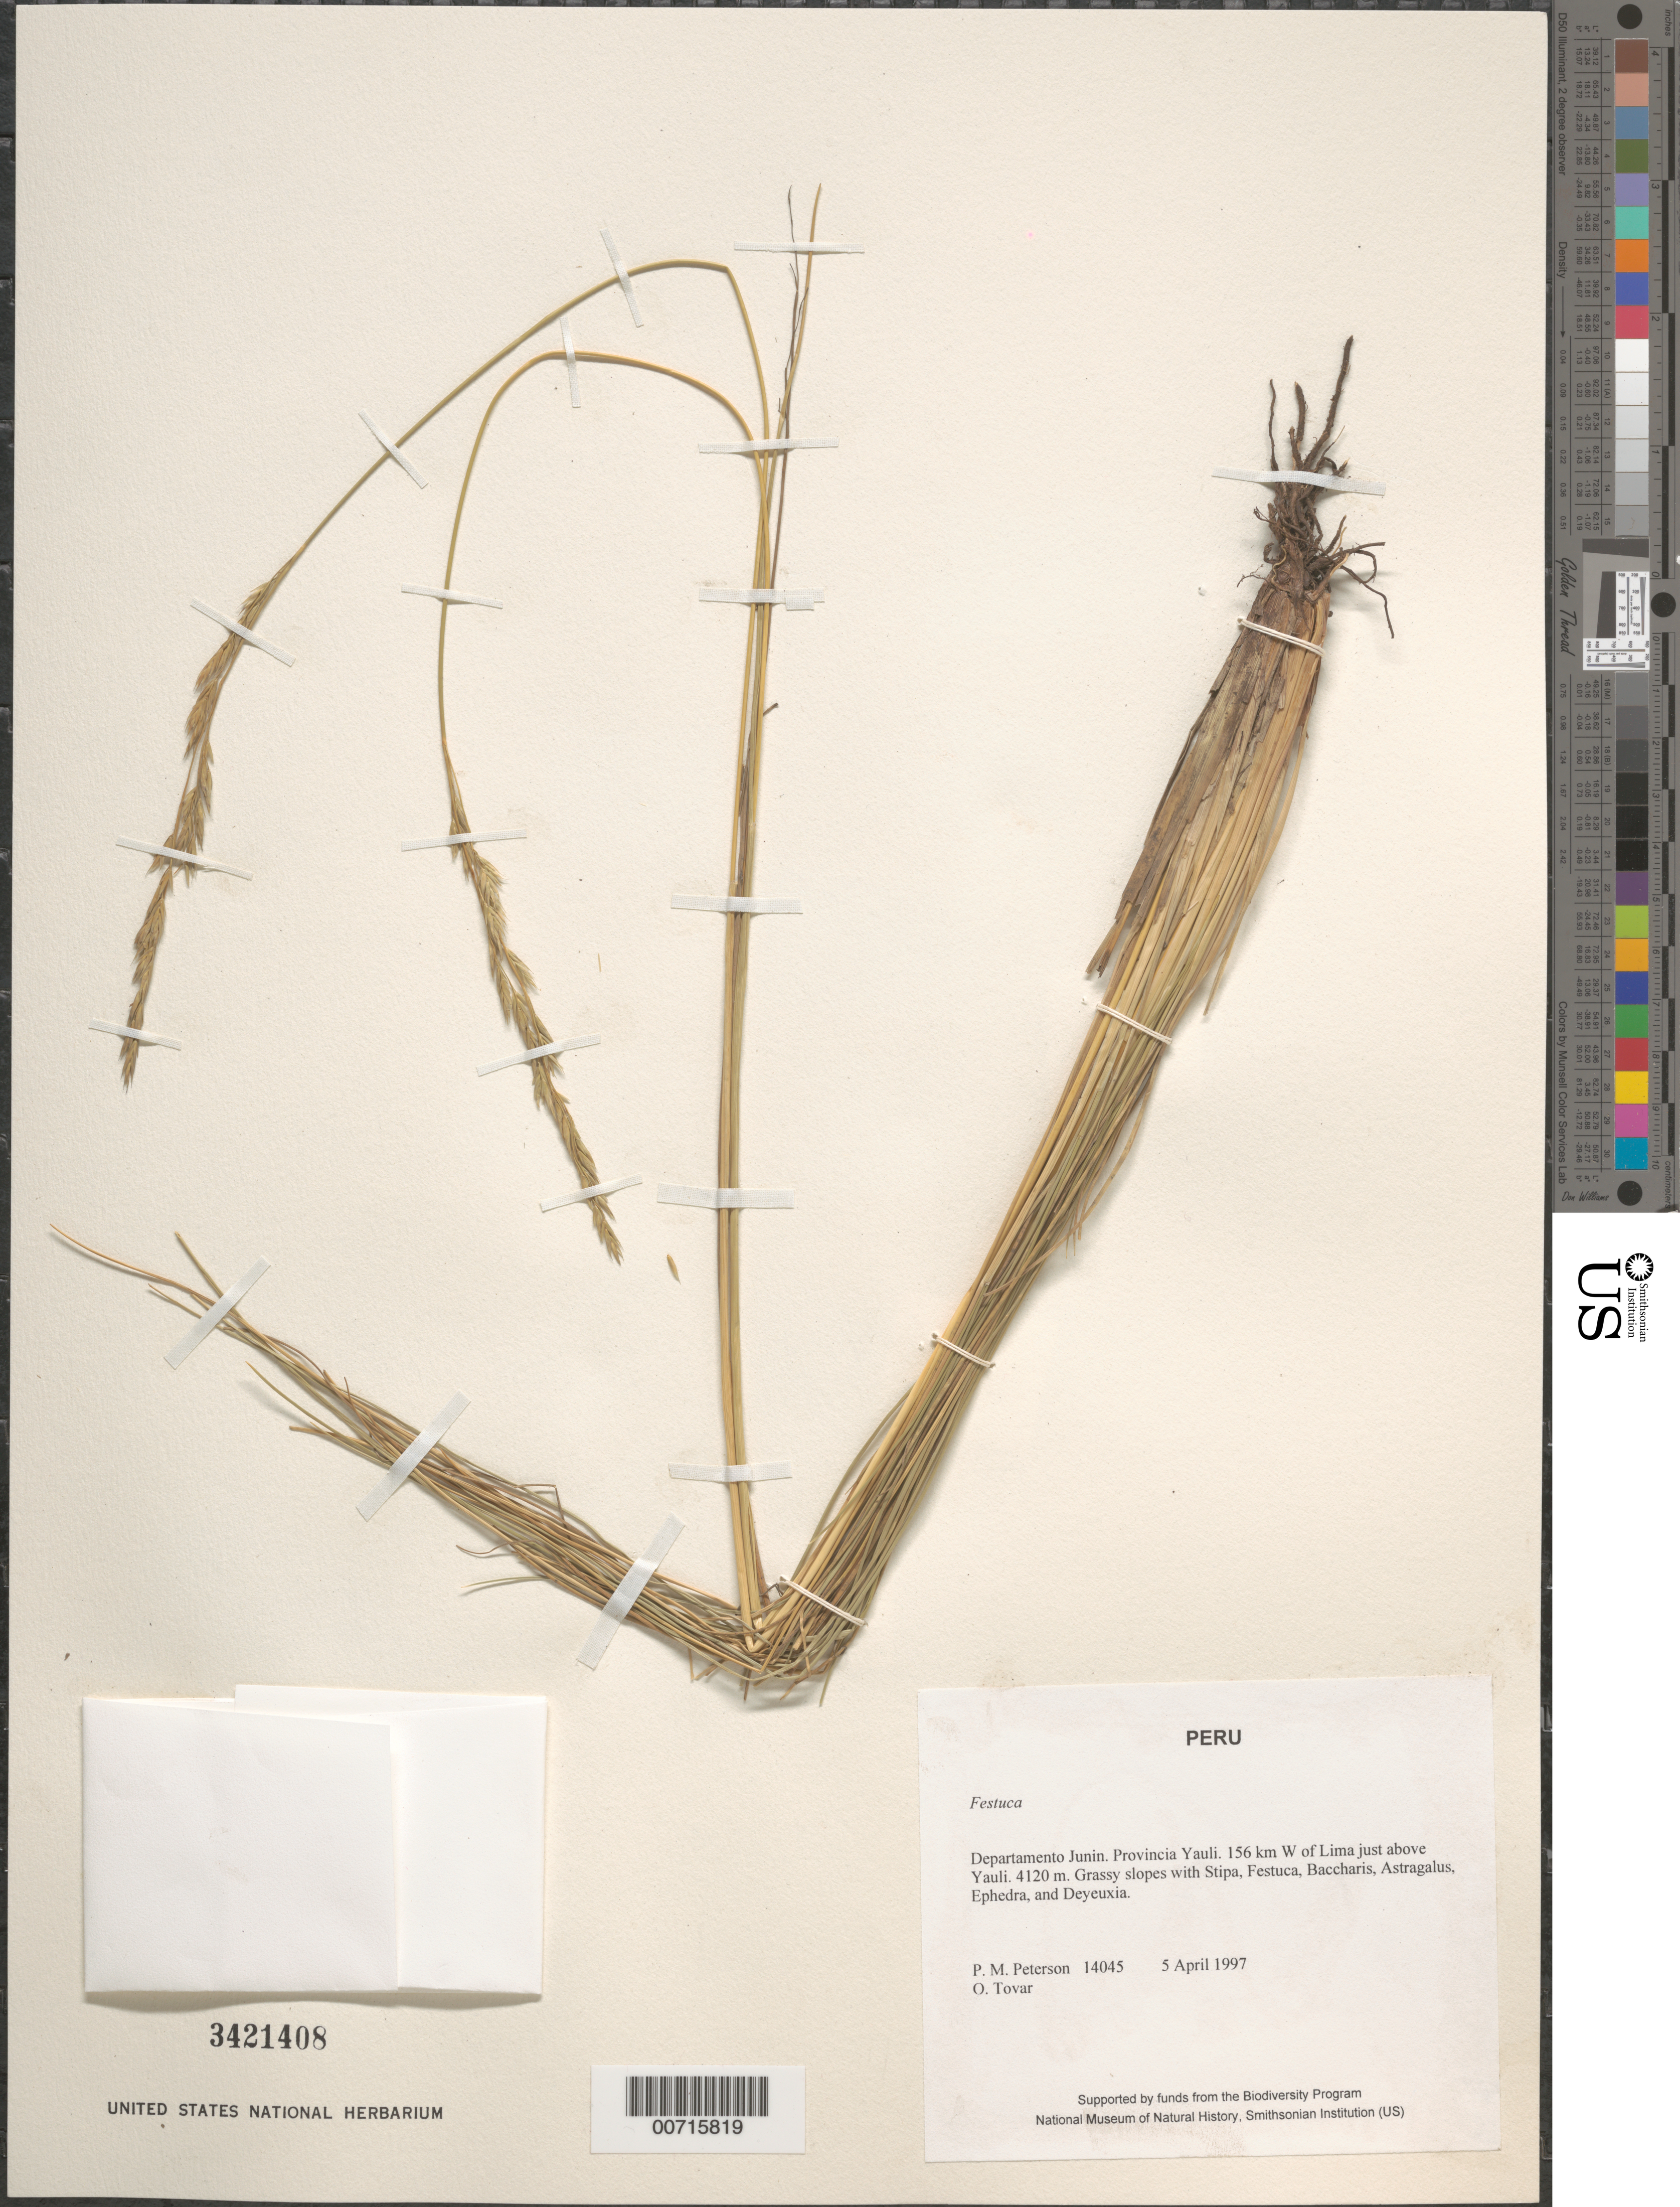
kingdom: Plantae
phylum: Tracheophyta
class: Liliopsida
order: Poales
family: Poaceae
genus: Festuca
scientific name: Festuca sp.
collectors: P. M. Peterson & Ó. Tovar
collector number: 14045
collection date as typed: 05 Apr 1997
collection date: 1997-04-05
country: Peru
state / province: Junín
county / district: Yauli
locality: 156 km W of Lima just above Yauli.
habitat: Grassy slopes with Stipa, Festuca, Baccharis, Astragalus, Ephedra, and Deyeuxia.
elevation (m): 4120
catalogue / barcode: US 3421408